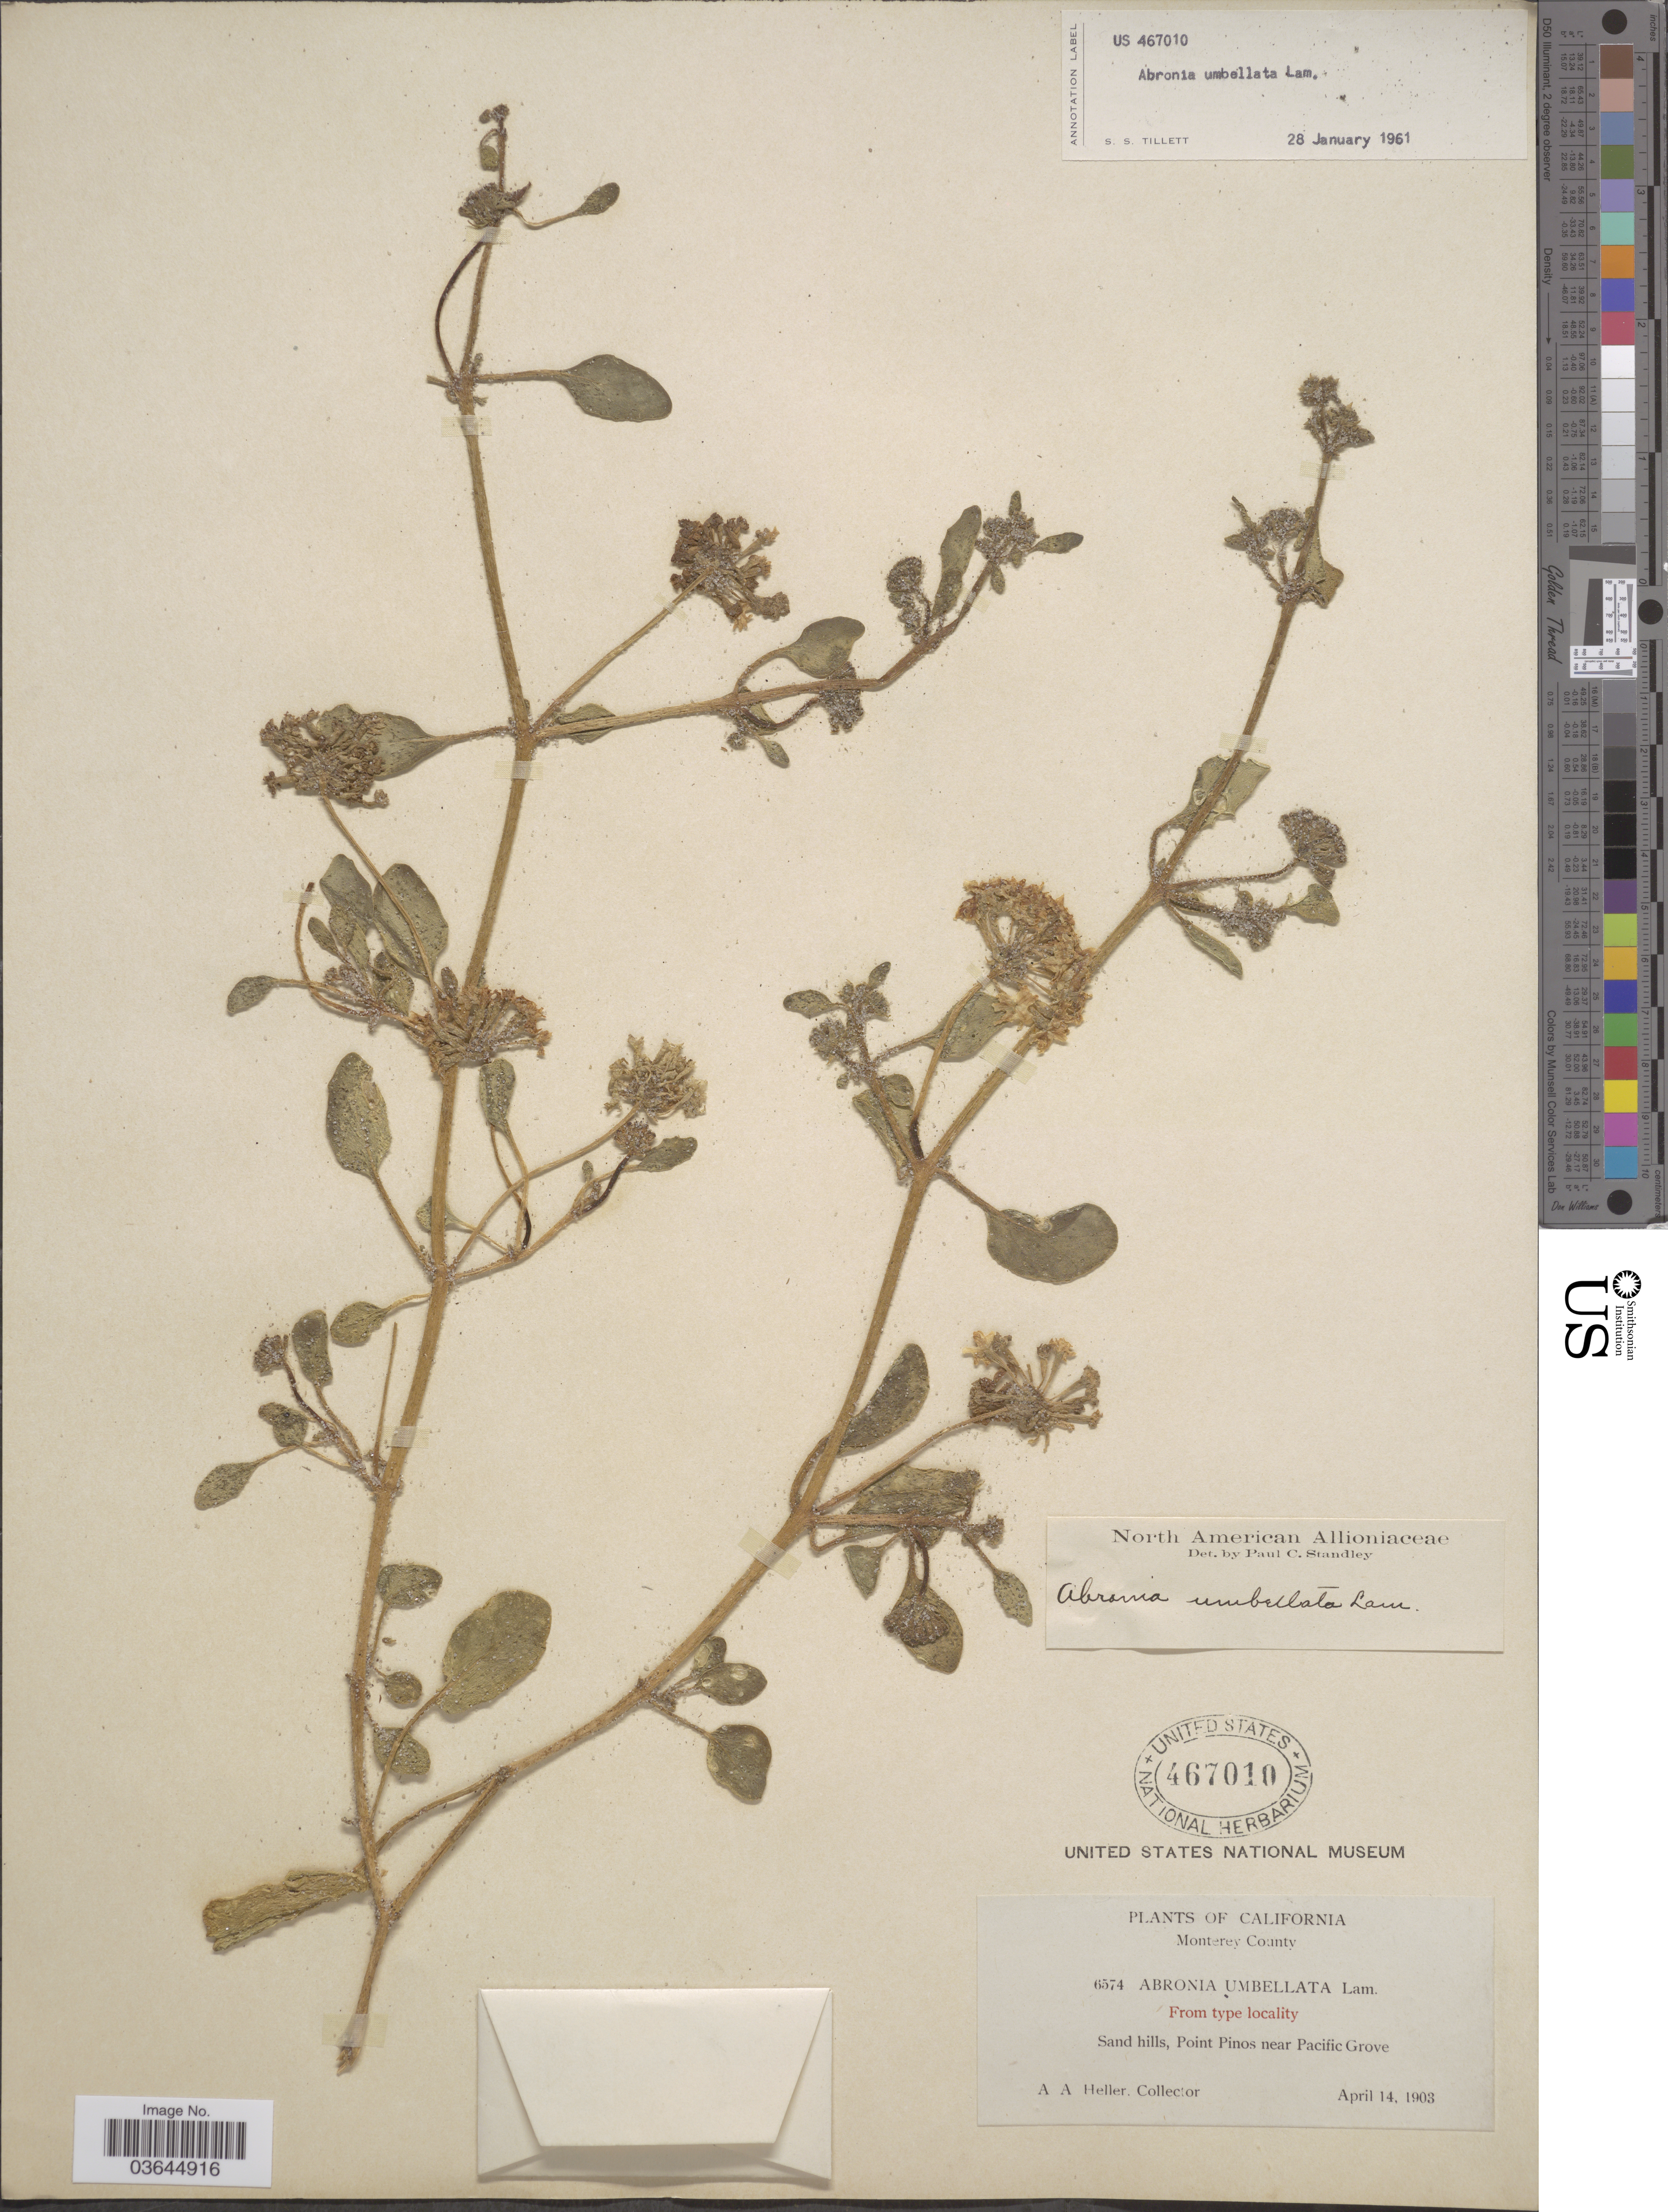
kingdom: Plantae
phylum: Tracheophyta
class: Magnoliopsida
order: Caryophyllales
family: Nyctaginaceae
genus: Abronia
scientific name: Abronia umbellata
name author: Lam.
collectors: A. A. Heller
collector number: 6574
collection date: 1903-04-14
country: United States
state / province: California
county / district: Monterey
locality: Monterey County. Sand hills, Point Pinos near Pacific Grove.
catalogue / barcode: US 467010